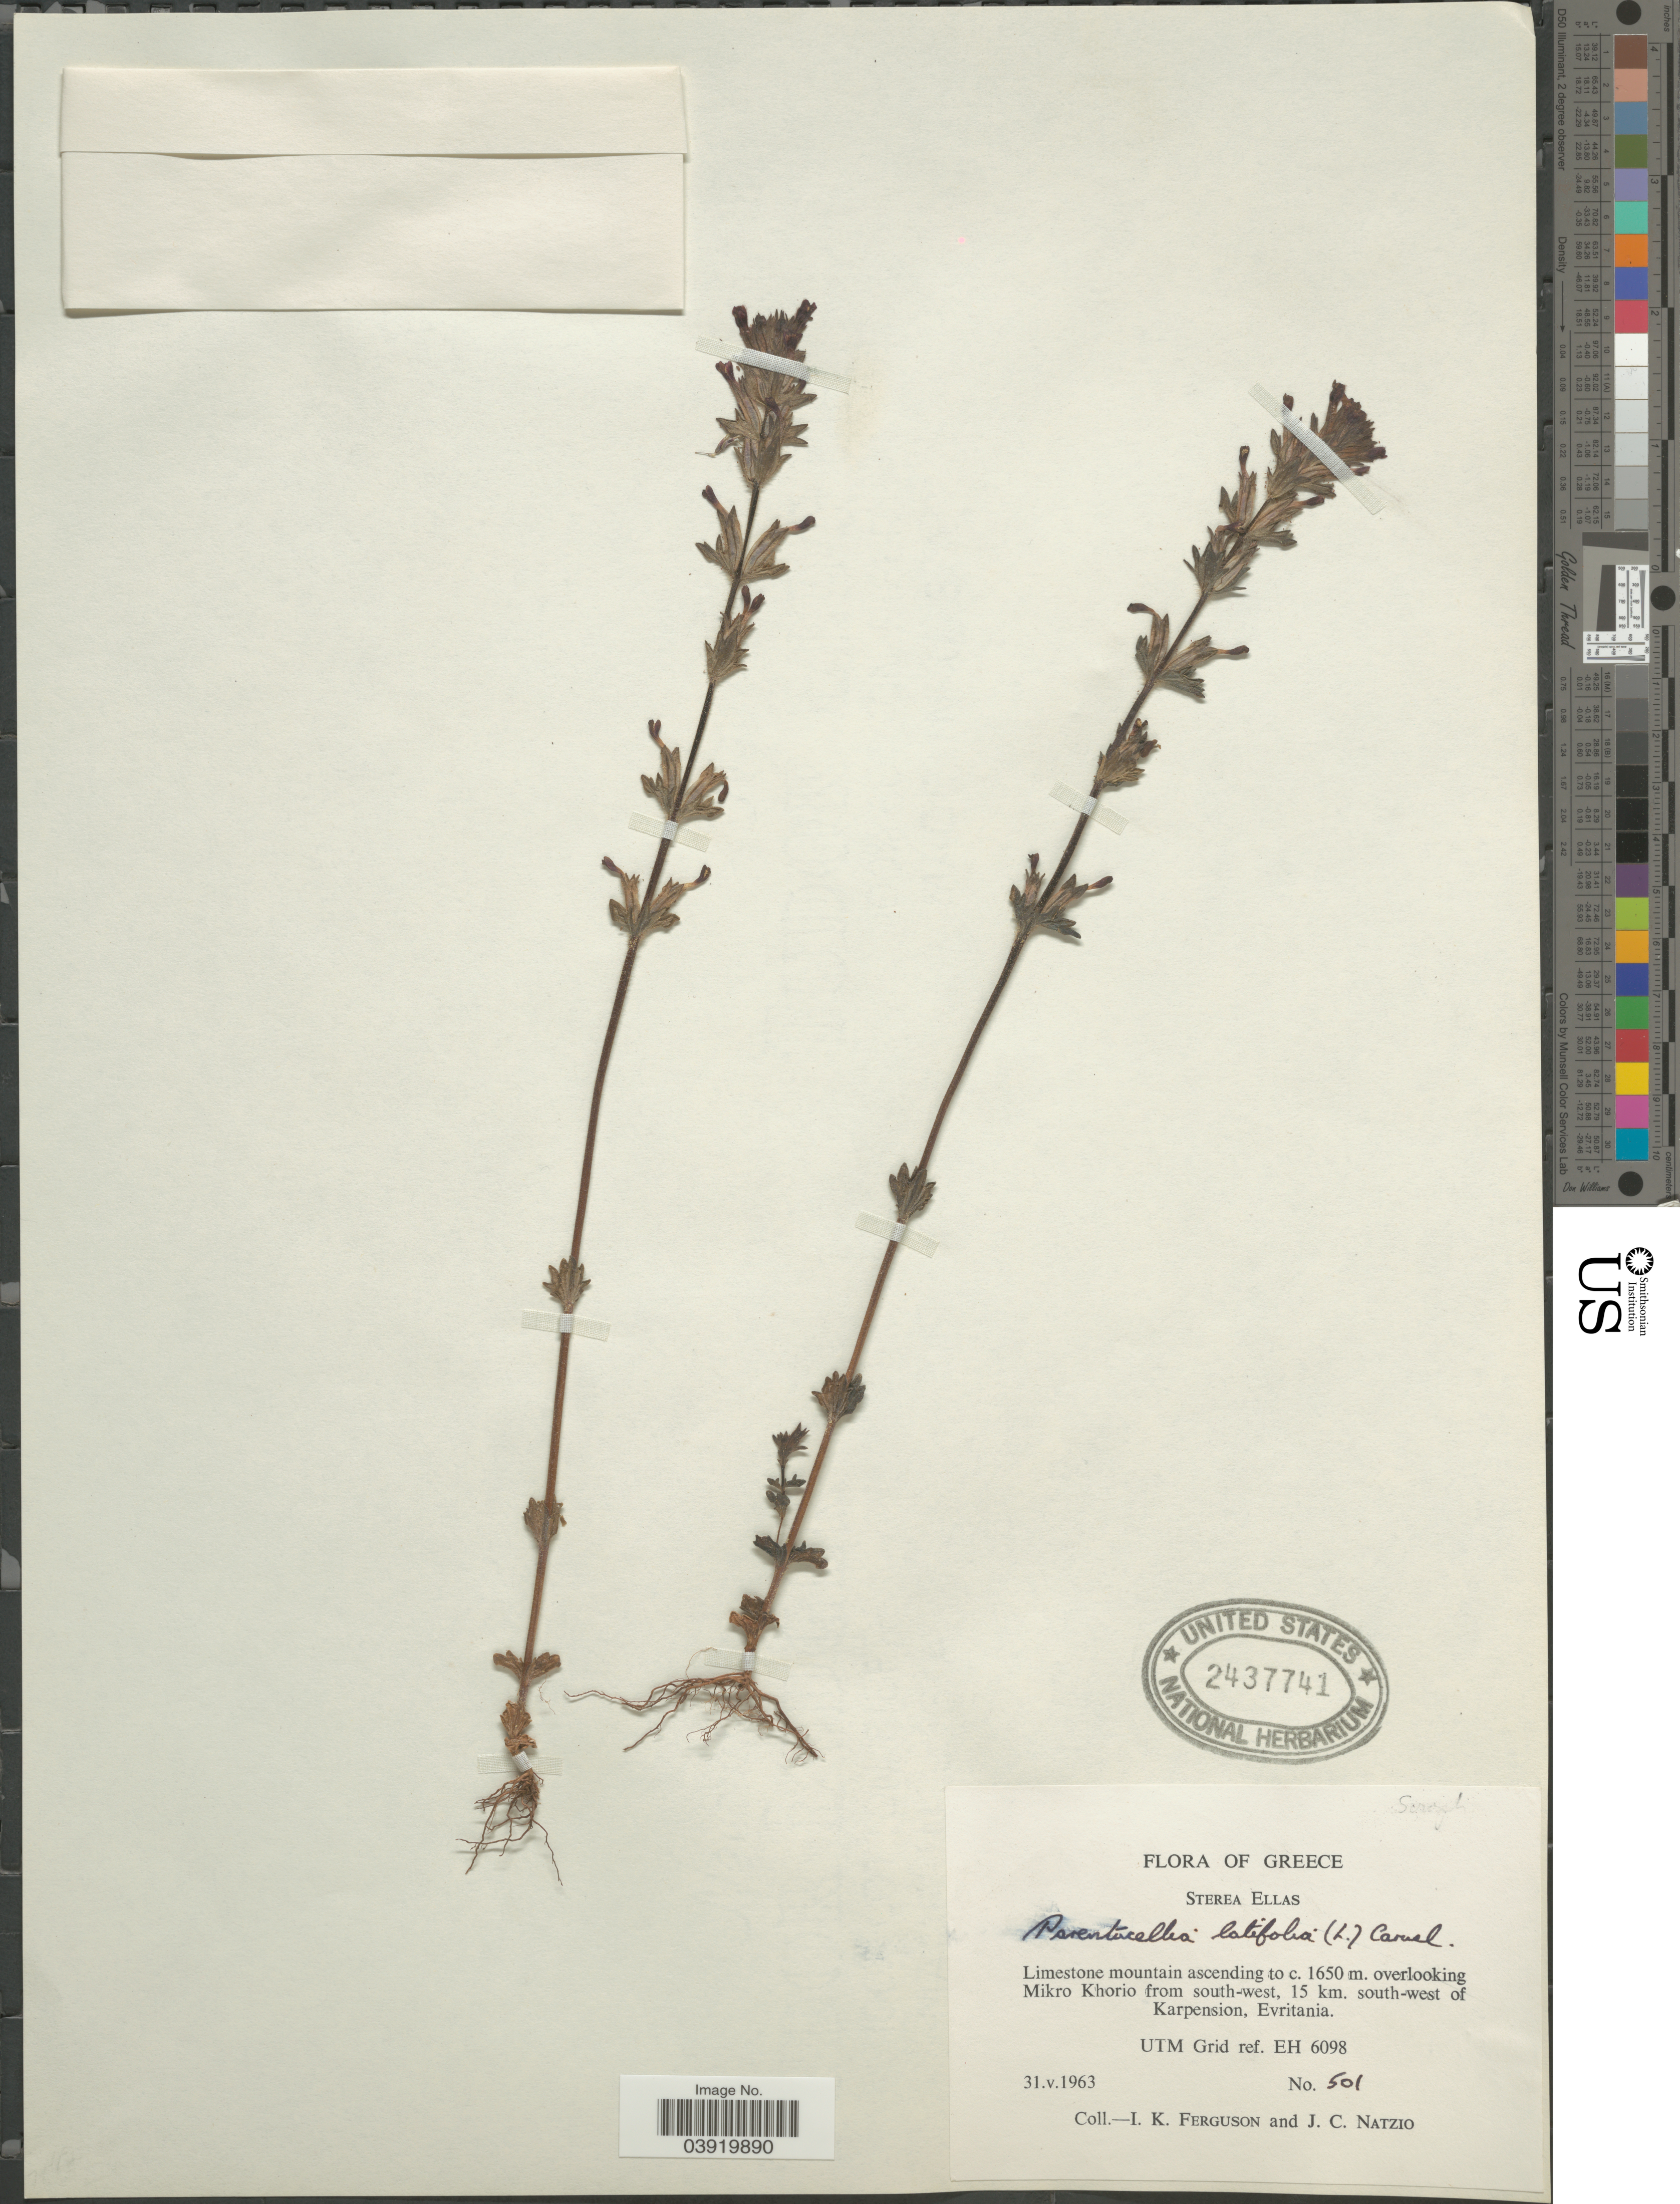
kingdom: Plantae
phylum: Tracheophyta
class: Magnoliopsida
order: Lamiales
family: Orobanchaceae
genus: Parentucellia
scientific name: Parentucellia latifolia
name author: (L.) Caruel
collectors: I. K. Ferguson & J. Natzio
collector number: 501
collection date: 1963-05-31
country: Greece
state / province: Central Greece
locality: Sterea Ellas. Overlooking Mikro Khorio from south-west, 15 km. south-west of Karpension, Evritania. UTM Grid ref. EH 6098.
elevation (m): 1650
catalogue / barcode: US 2437741